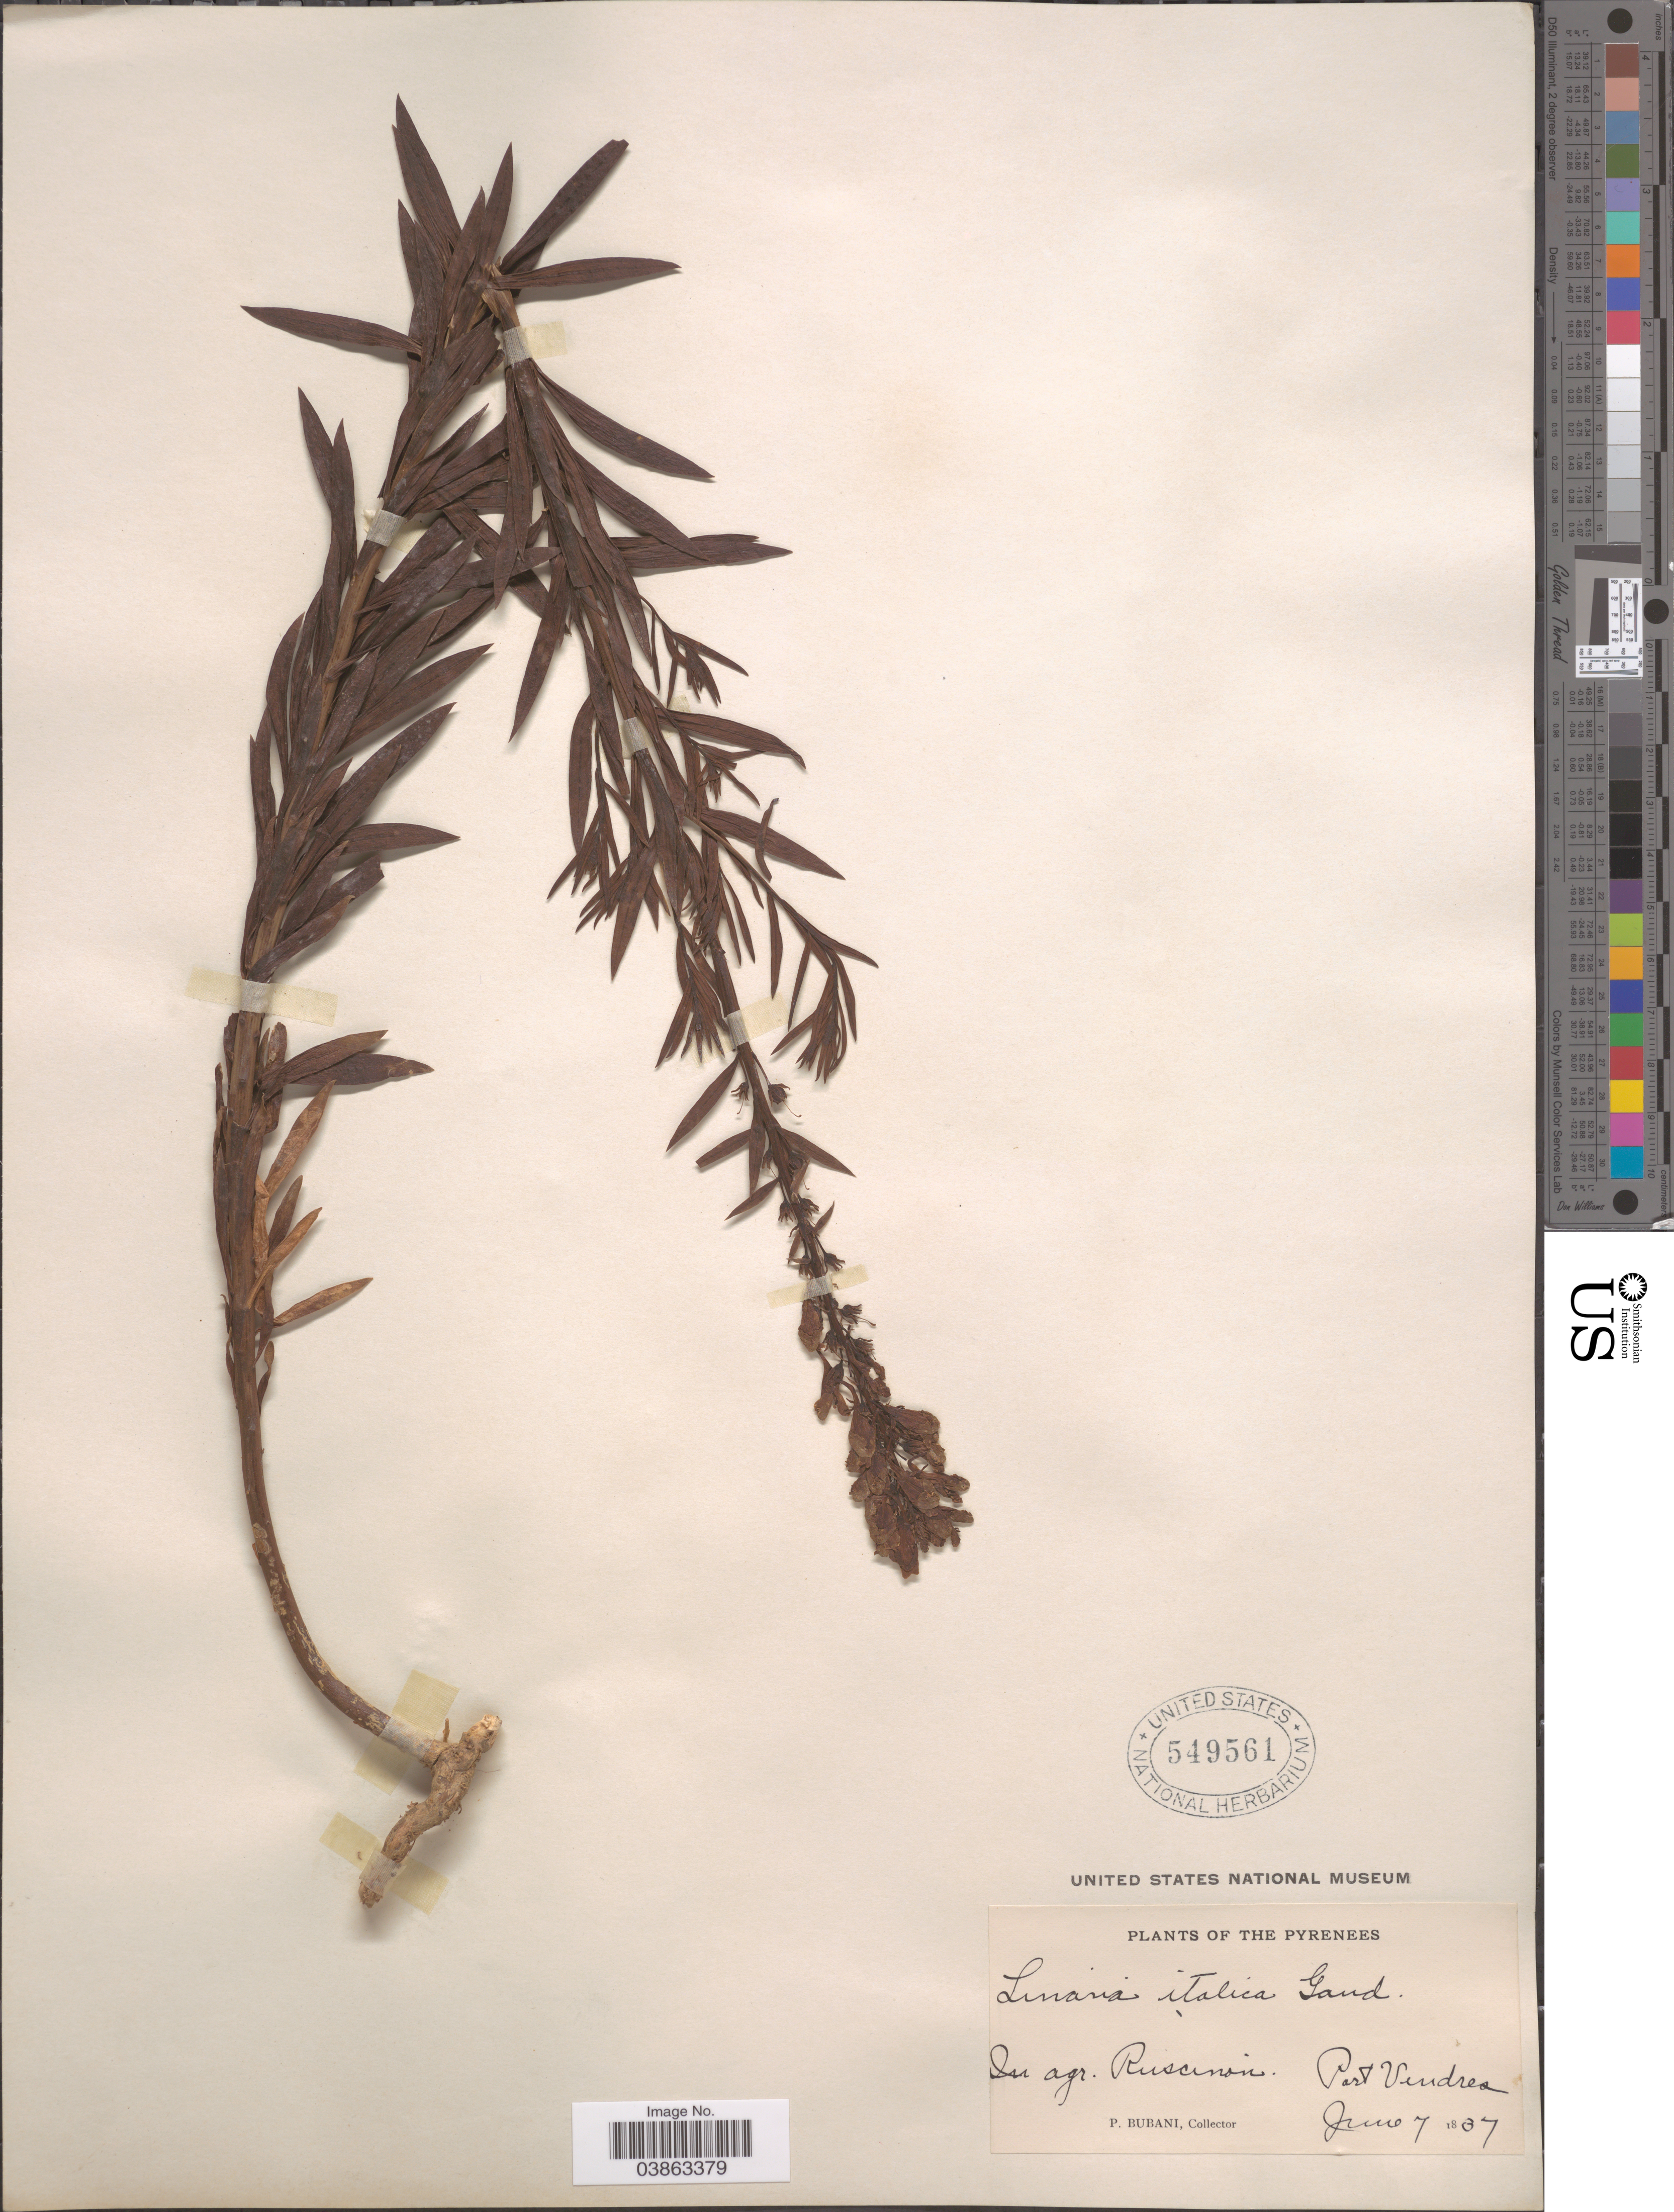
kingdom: Plantae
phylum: Tracheophyta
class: Magnoliopsida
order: Lamiales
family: Plantaginaceae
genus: Linaria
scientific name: Linaria italica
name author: Trevir.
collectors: P. Bubani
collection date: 1887-06-07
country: France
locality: In agr. Ruscinoir. Port Vendres.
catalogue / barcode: US 549561